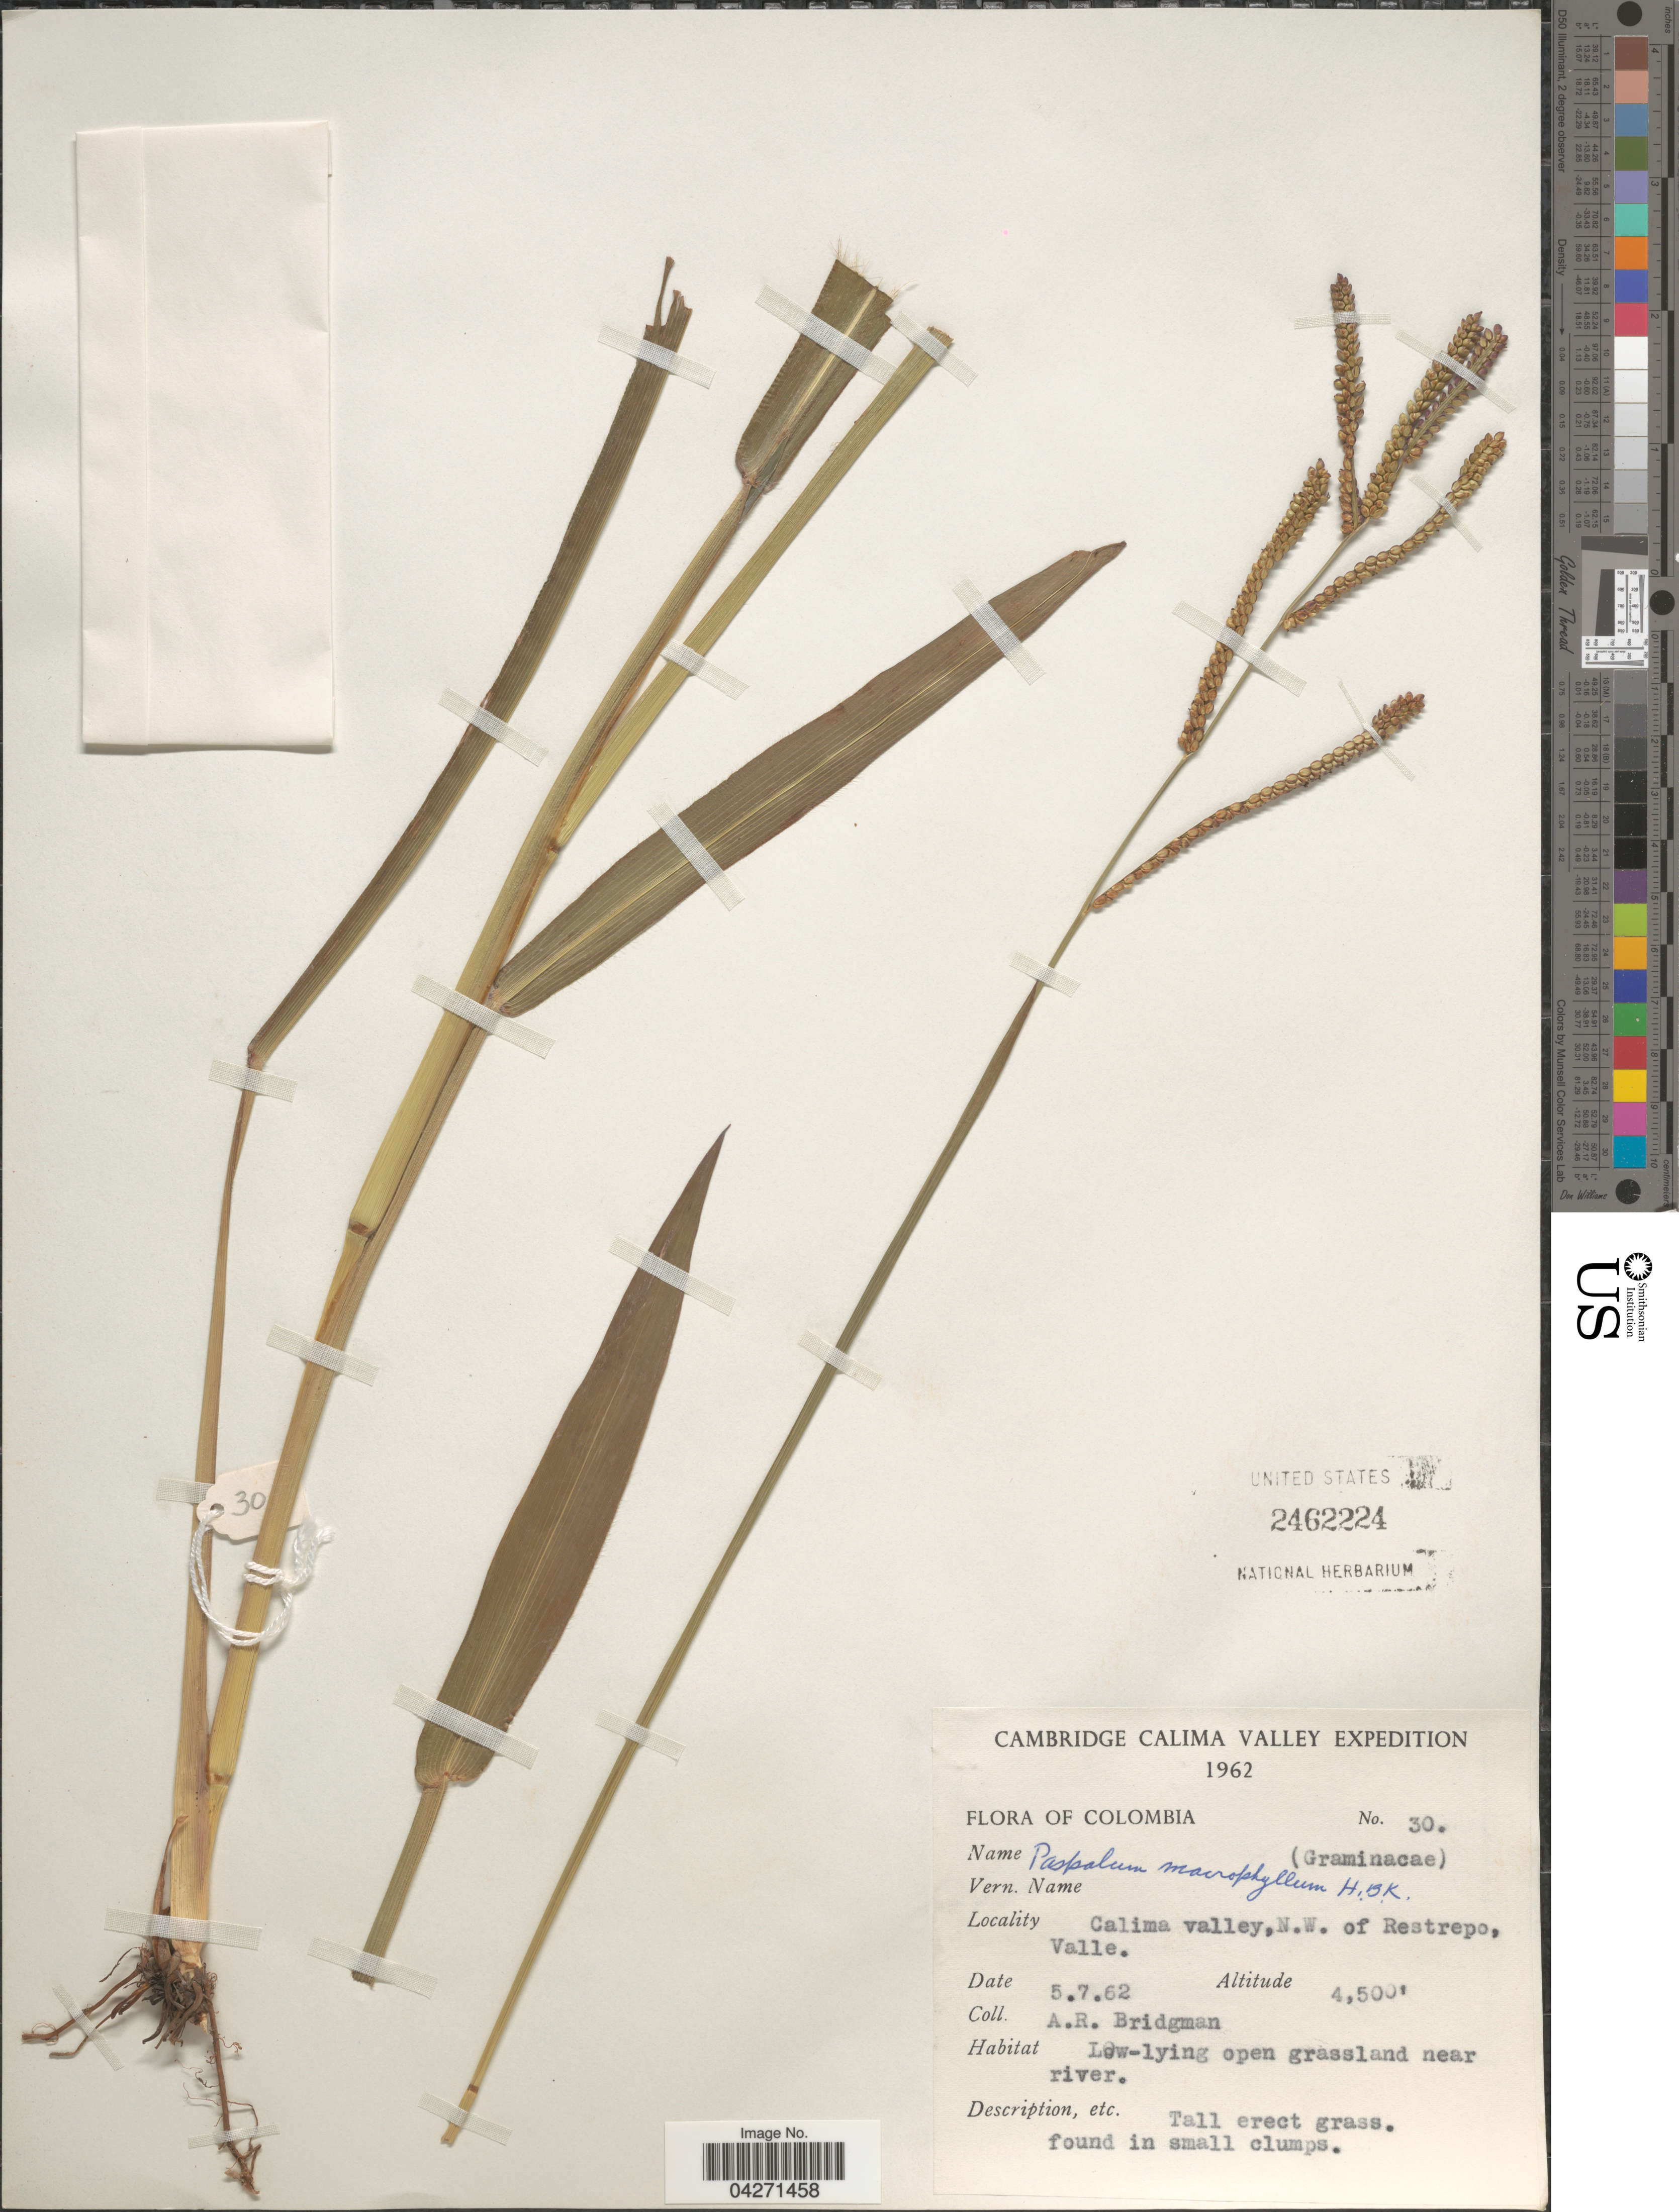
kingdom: Plantae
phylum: Tracheophyta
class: Liliopsida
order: Poales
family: Poaceae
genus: Paspalum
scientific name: Paspalum macrophyllum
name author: Kunth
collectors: A. Bridgman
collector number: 30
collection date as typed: Transcribed d/m/y: 5/7/62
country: Colombia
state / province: Valle del Cauca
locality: Cambridge Calima Valley Expedition 1962. Calima valley, N.W. of Restrepo.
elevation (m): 1372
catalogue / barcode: US 2462224